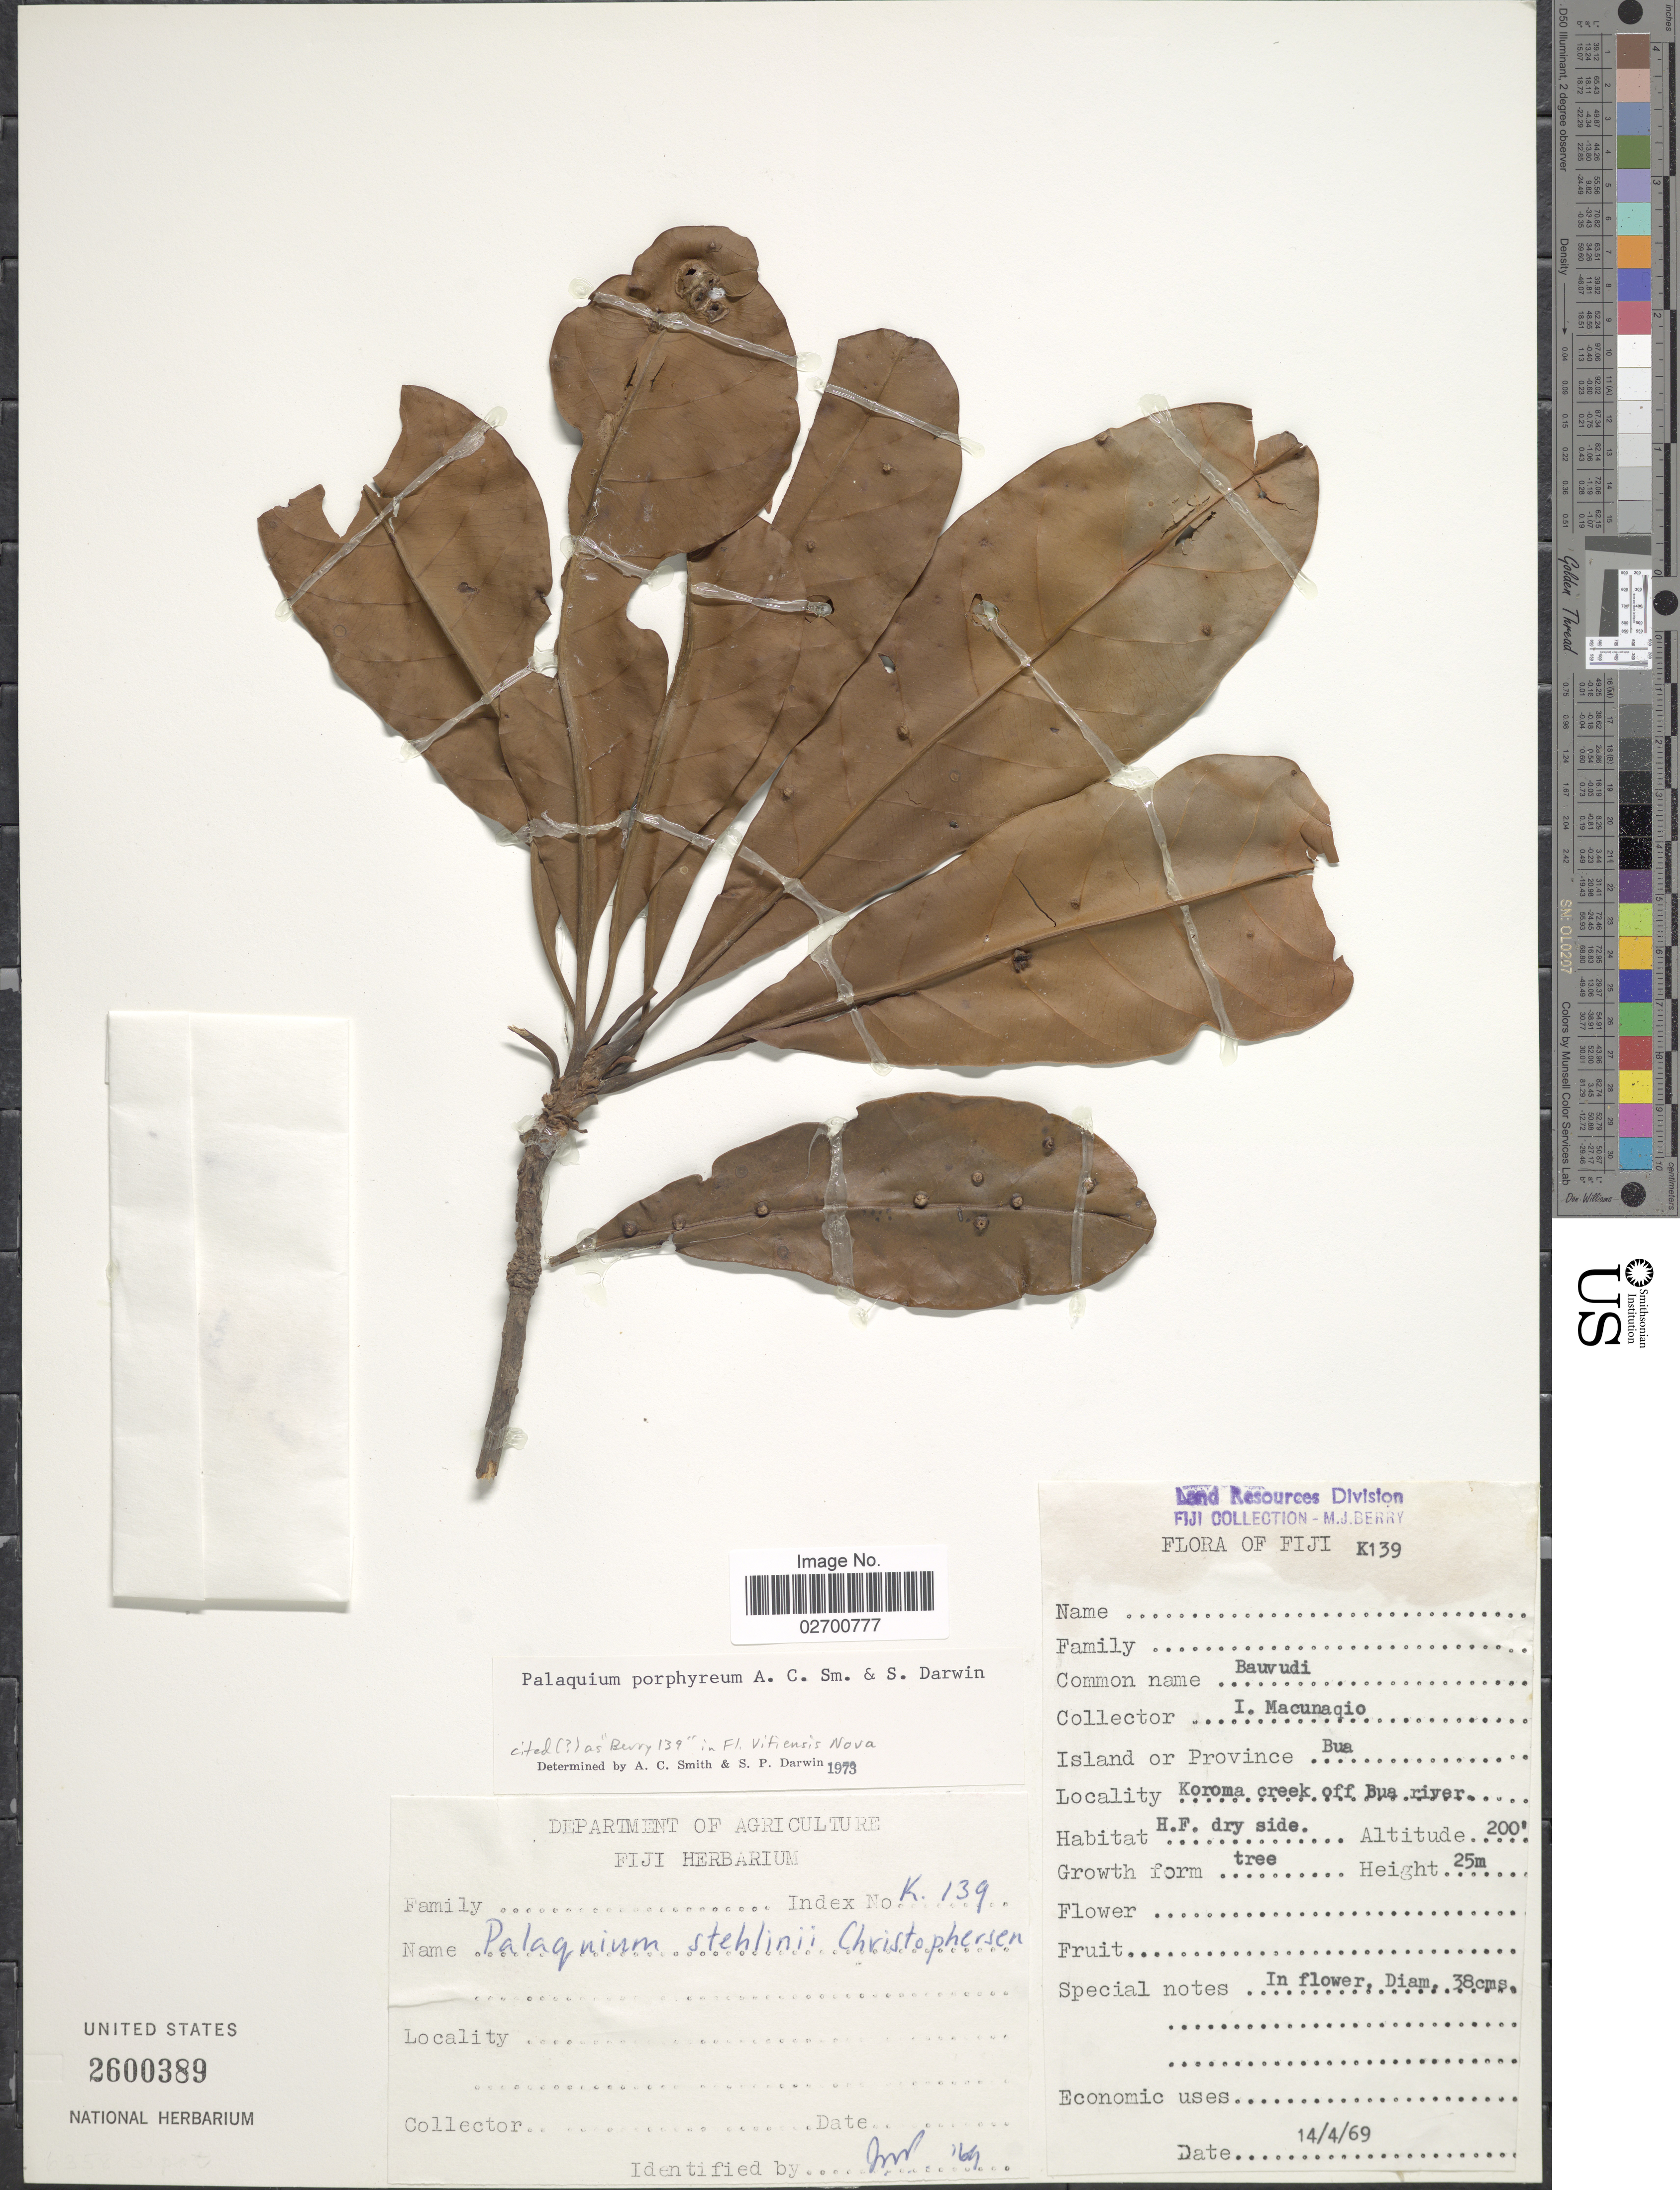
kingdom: Plantae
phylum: Tracheophyta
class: Magnoliopsida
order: Ericales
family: Sapotaceae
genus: Palaquium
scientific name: Palaquium porphyreum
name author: A.C. Sm. & S.P. Darwin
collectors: I. Macunaqio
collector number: K139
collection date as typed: Transcribed d/m/y: 14/4/69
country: Fiji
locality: Bua. Koroma creek off Bua river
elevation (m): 61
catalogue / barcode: US 2600389